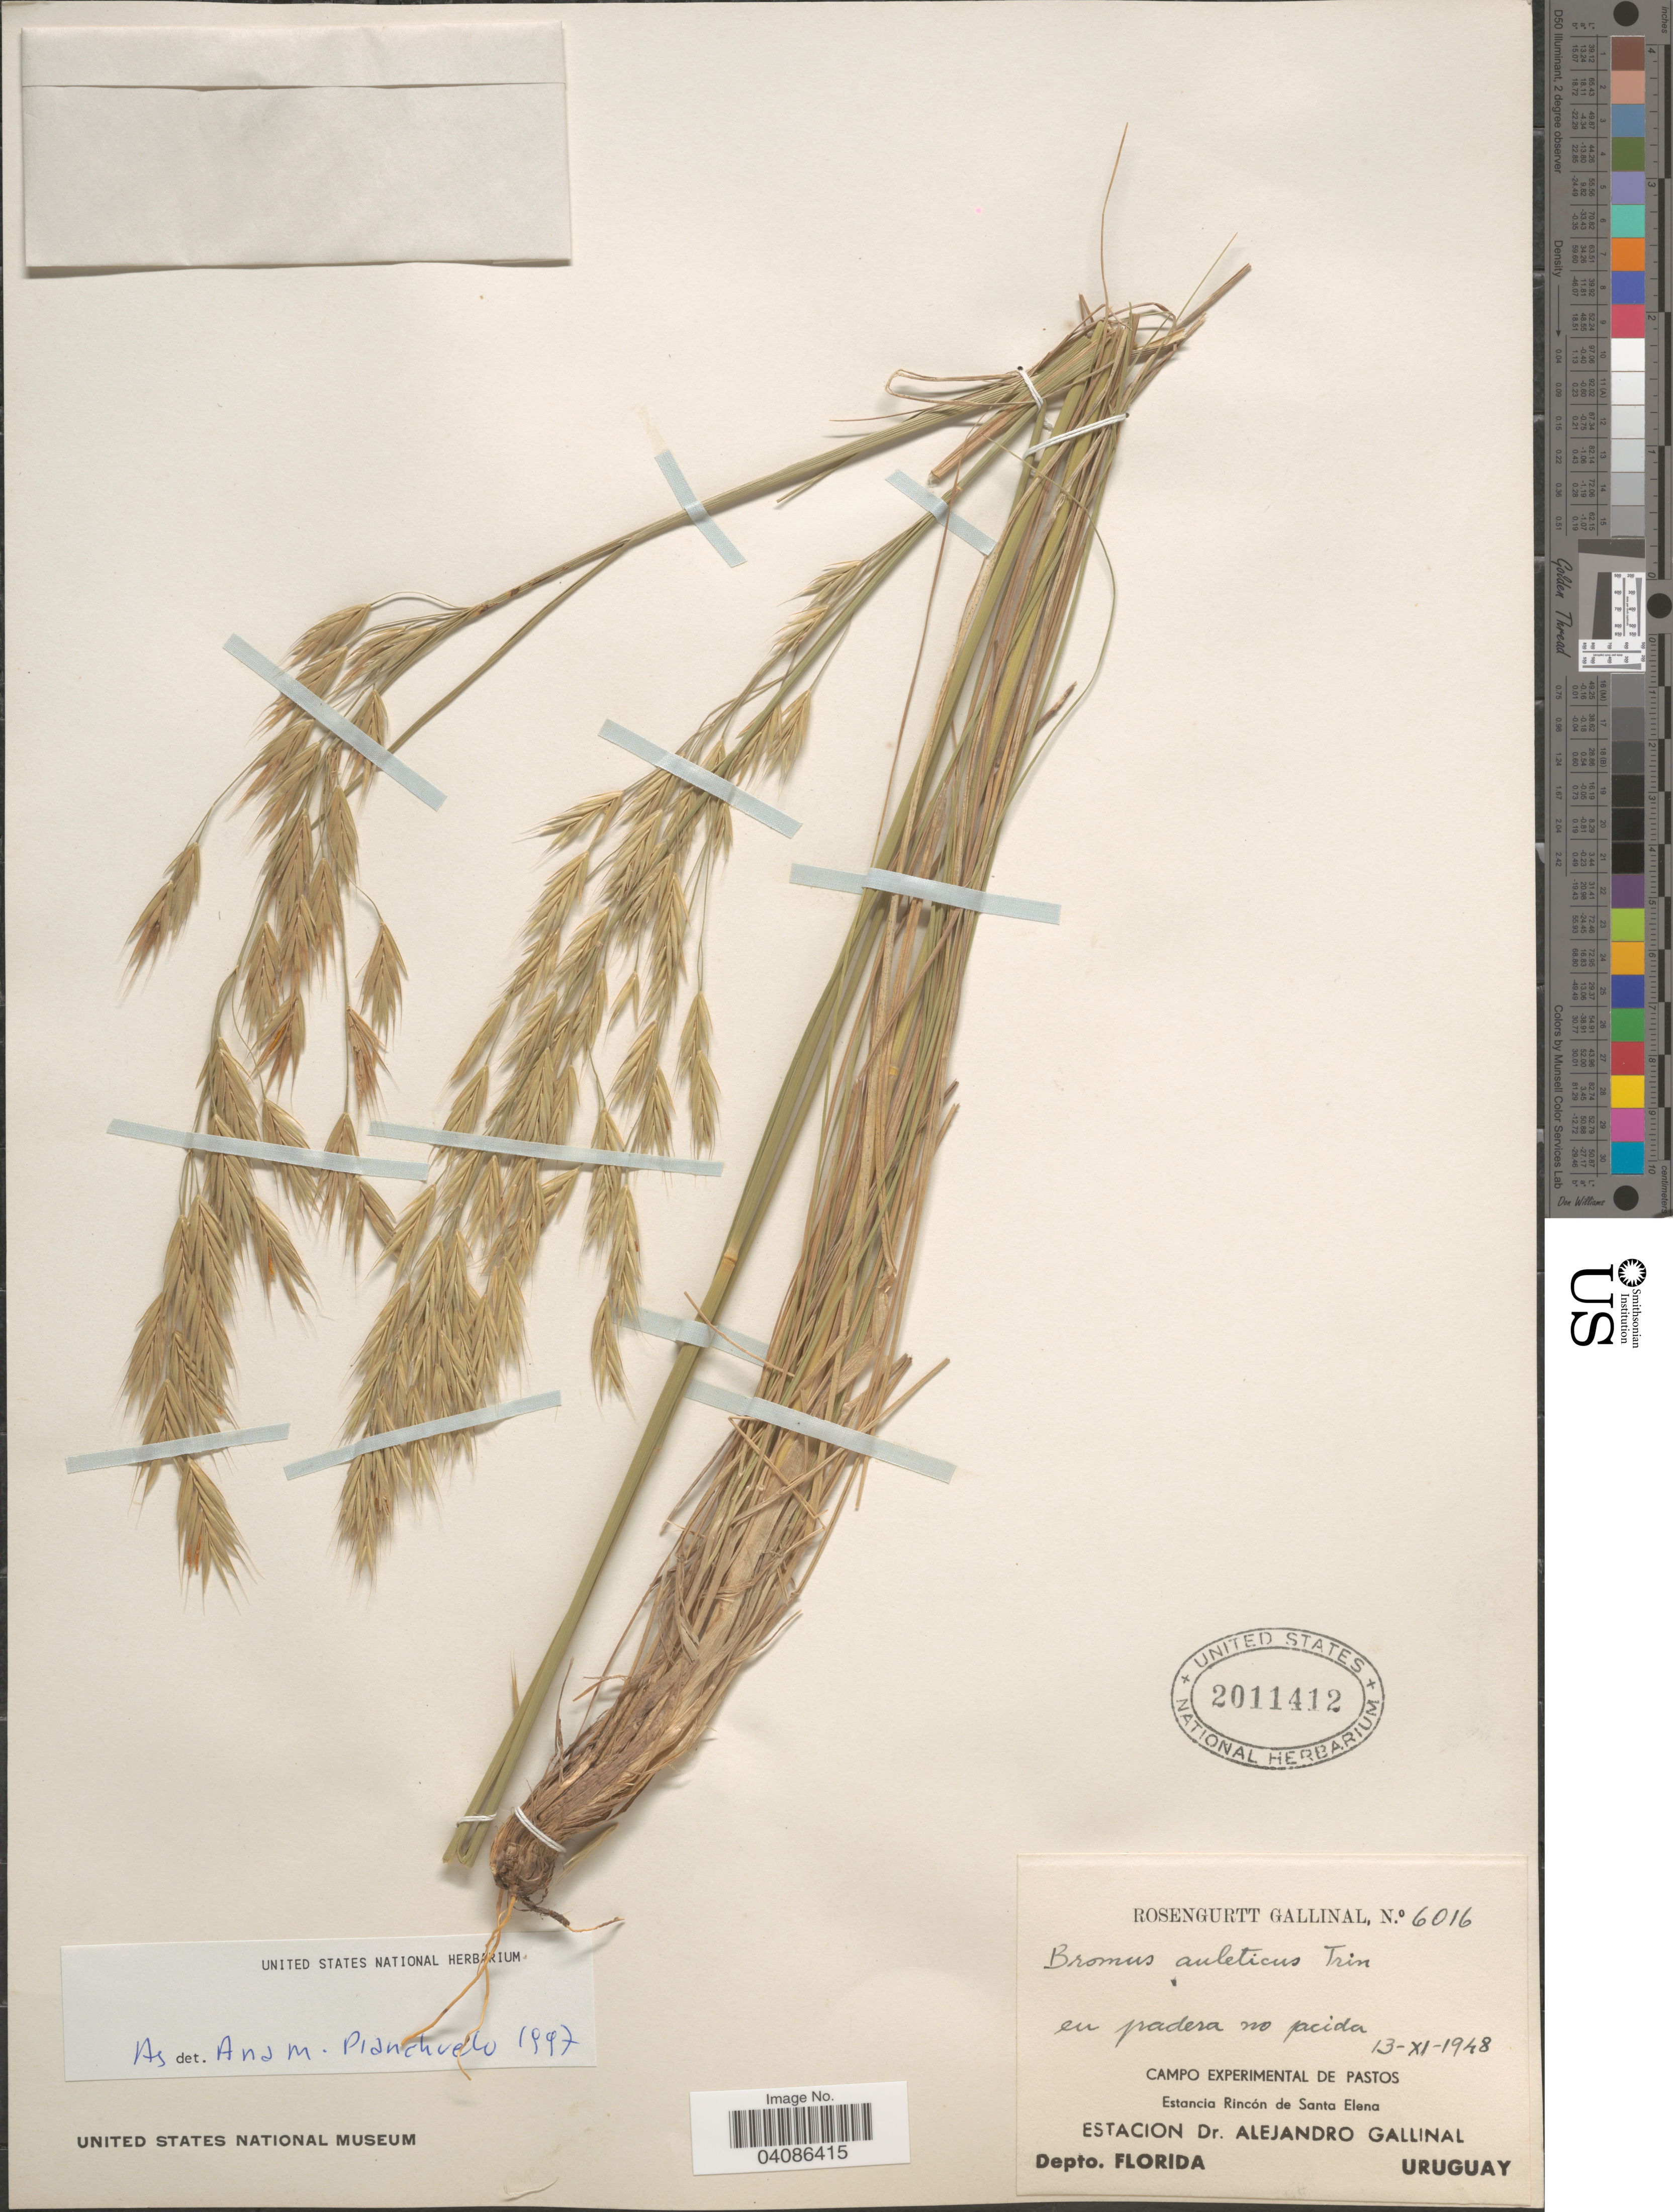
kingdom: Plantae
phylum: Tracheophyta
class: Liliopsida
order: Poales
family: Poaceae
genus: Bromus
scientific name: Bromus auleticus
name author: Trin. ex Nees in Mart.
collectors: R. Gallinal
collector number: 6016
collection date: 1948-11-13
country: Uruguay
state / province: Florida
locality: Campo Experimental de Pastos. Estancia Rincón de Santa Elena. Depto. Florida.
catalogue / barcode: US 2011412